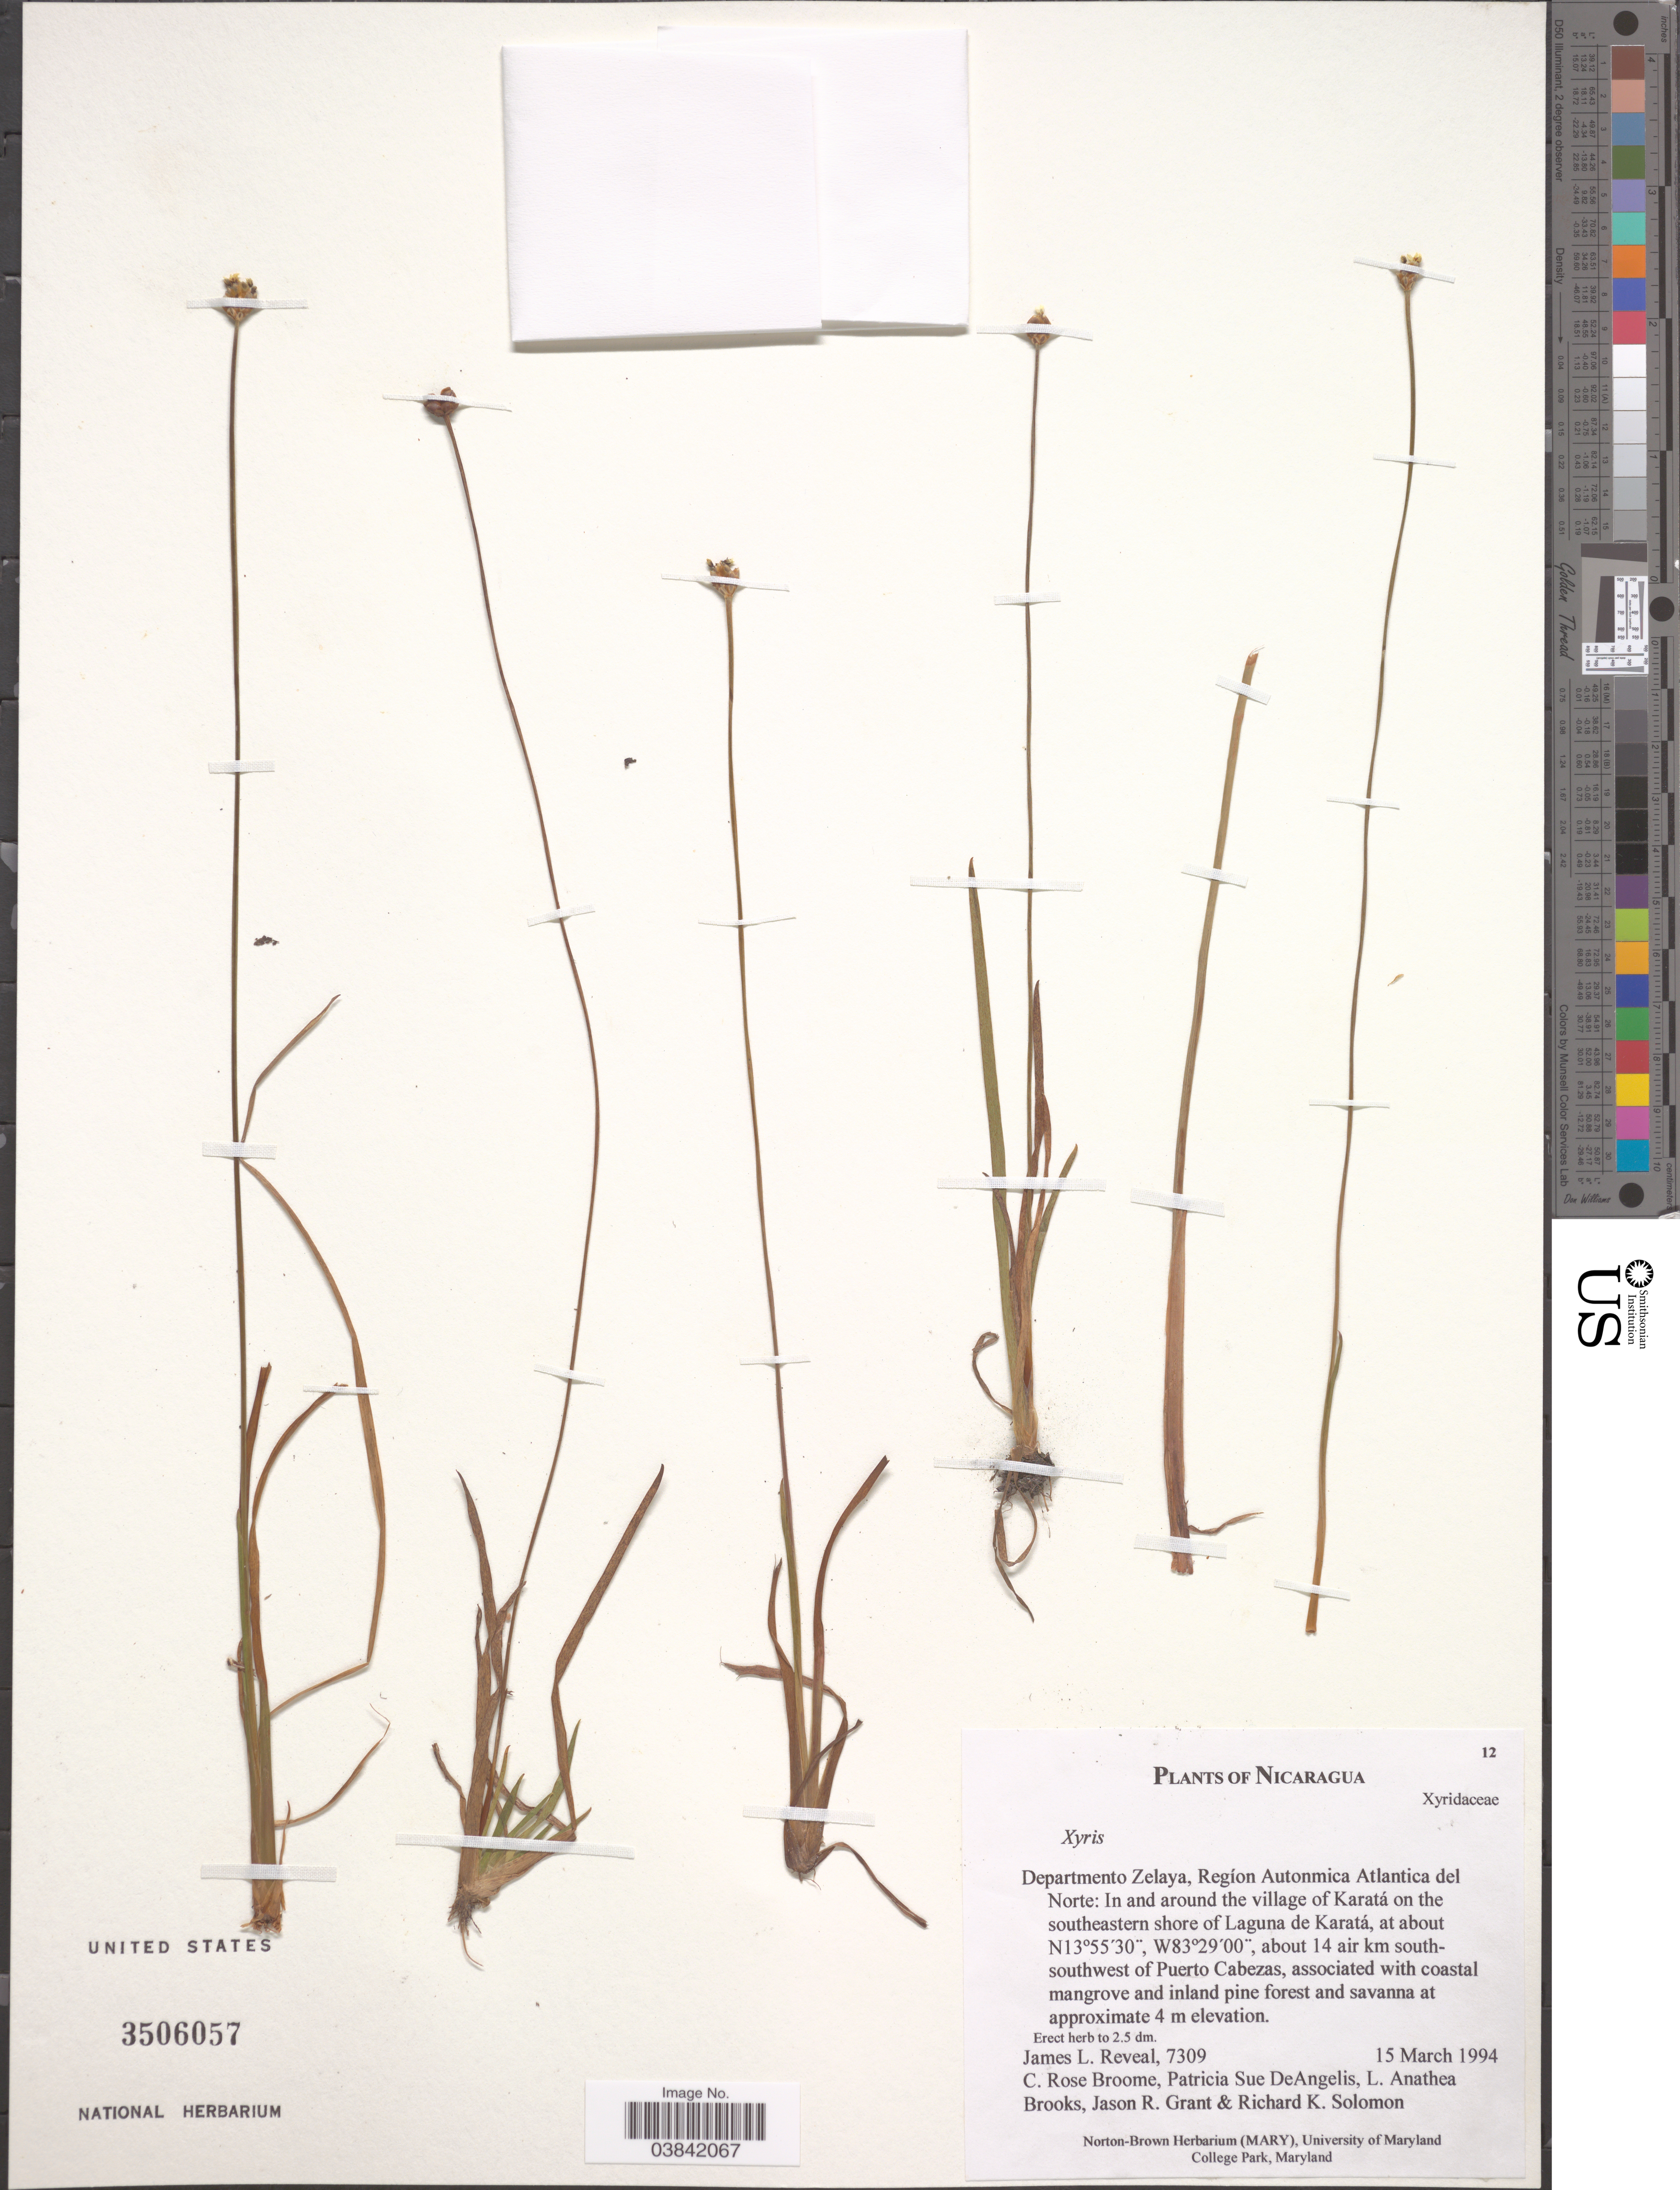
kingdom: Plantae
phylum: Tracheophyta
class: Liliopsida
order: Poales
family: Xyridaceae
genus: Xyris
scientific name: Xyris sp.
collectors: J. L. Reveal, C. R. Broome, P. DeAngelis, L. Brooks & et al.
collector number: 7309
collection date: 1994-03-15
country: Nicaragua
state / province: Atlántico Norte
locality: Departmento Zelaya, Regíon Autonmica Atlantica del Norte: In and around the village of Karatá on the southeastern shore of Laguna de Karatá, about 14 air km south-southwest of Puerto Cabezas.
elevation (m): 4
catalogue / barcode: US 3506057